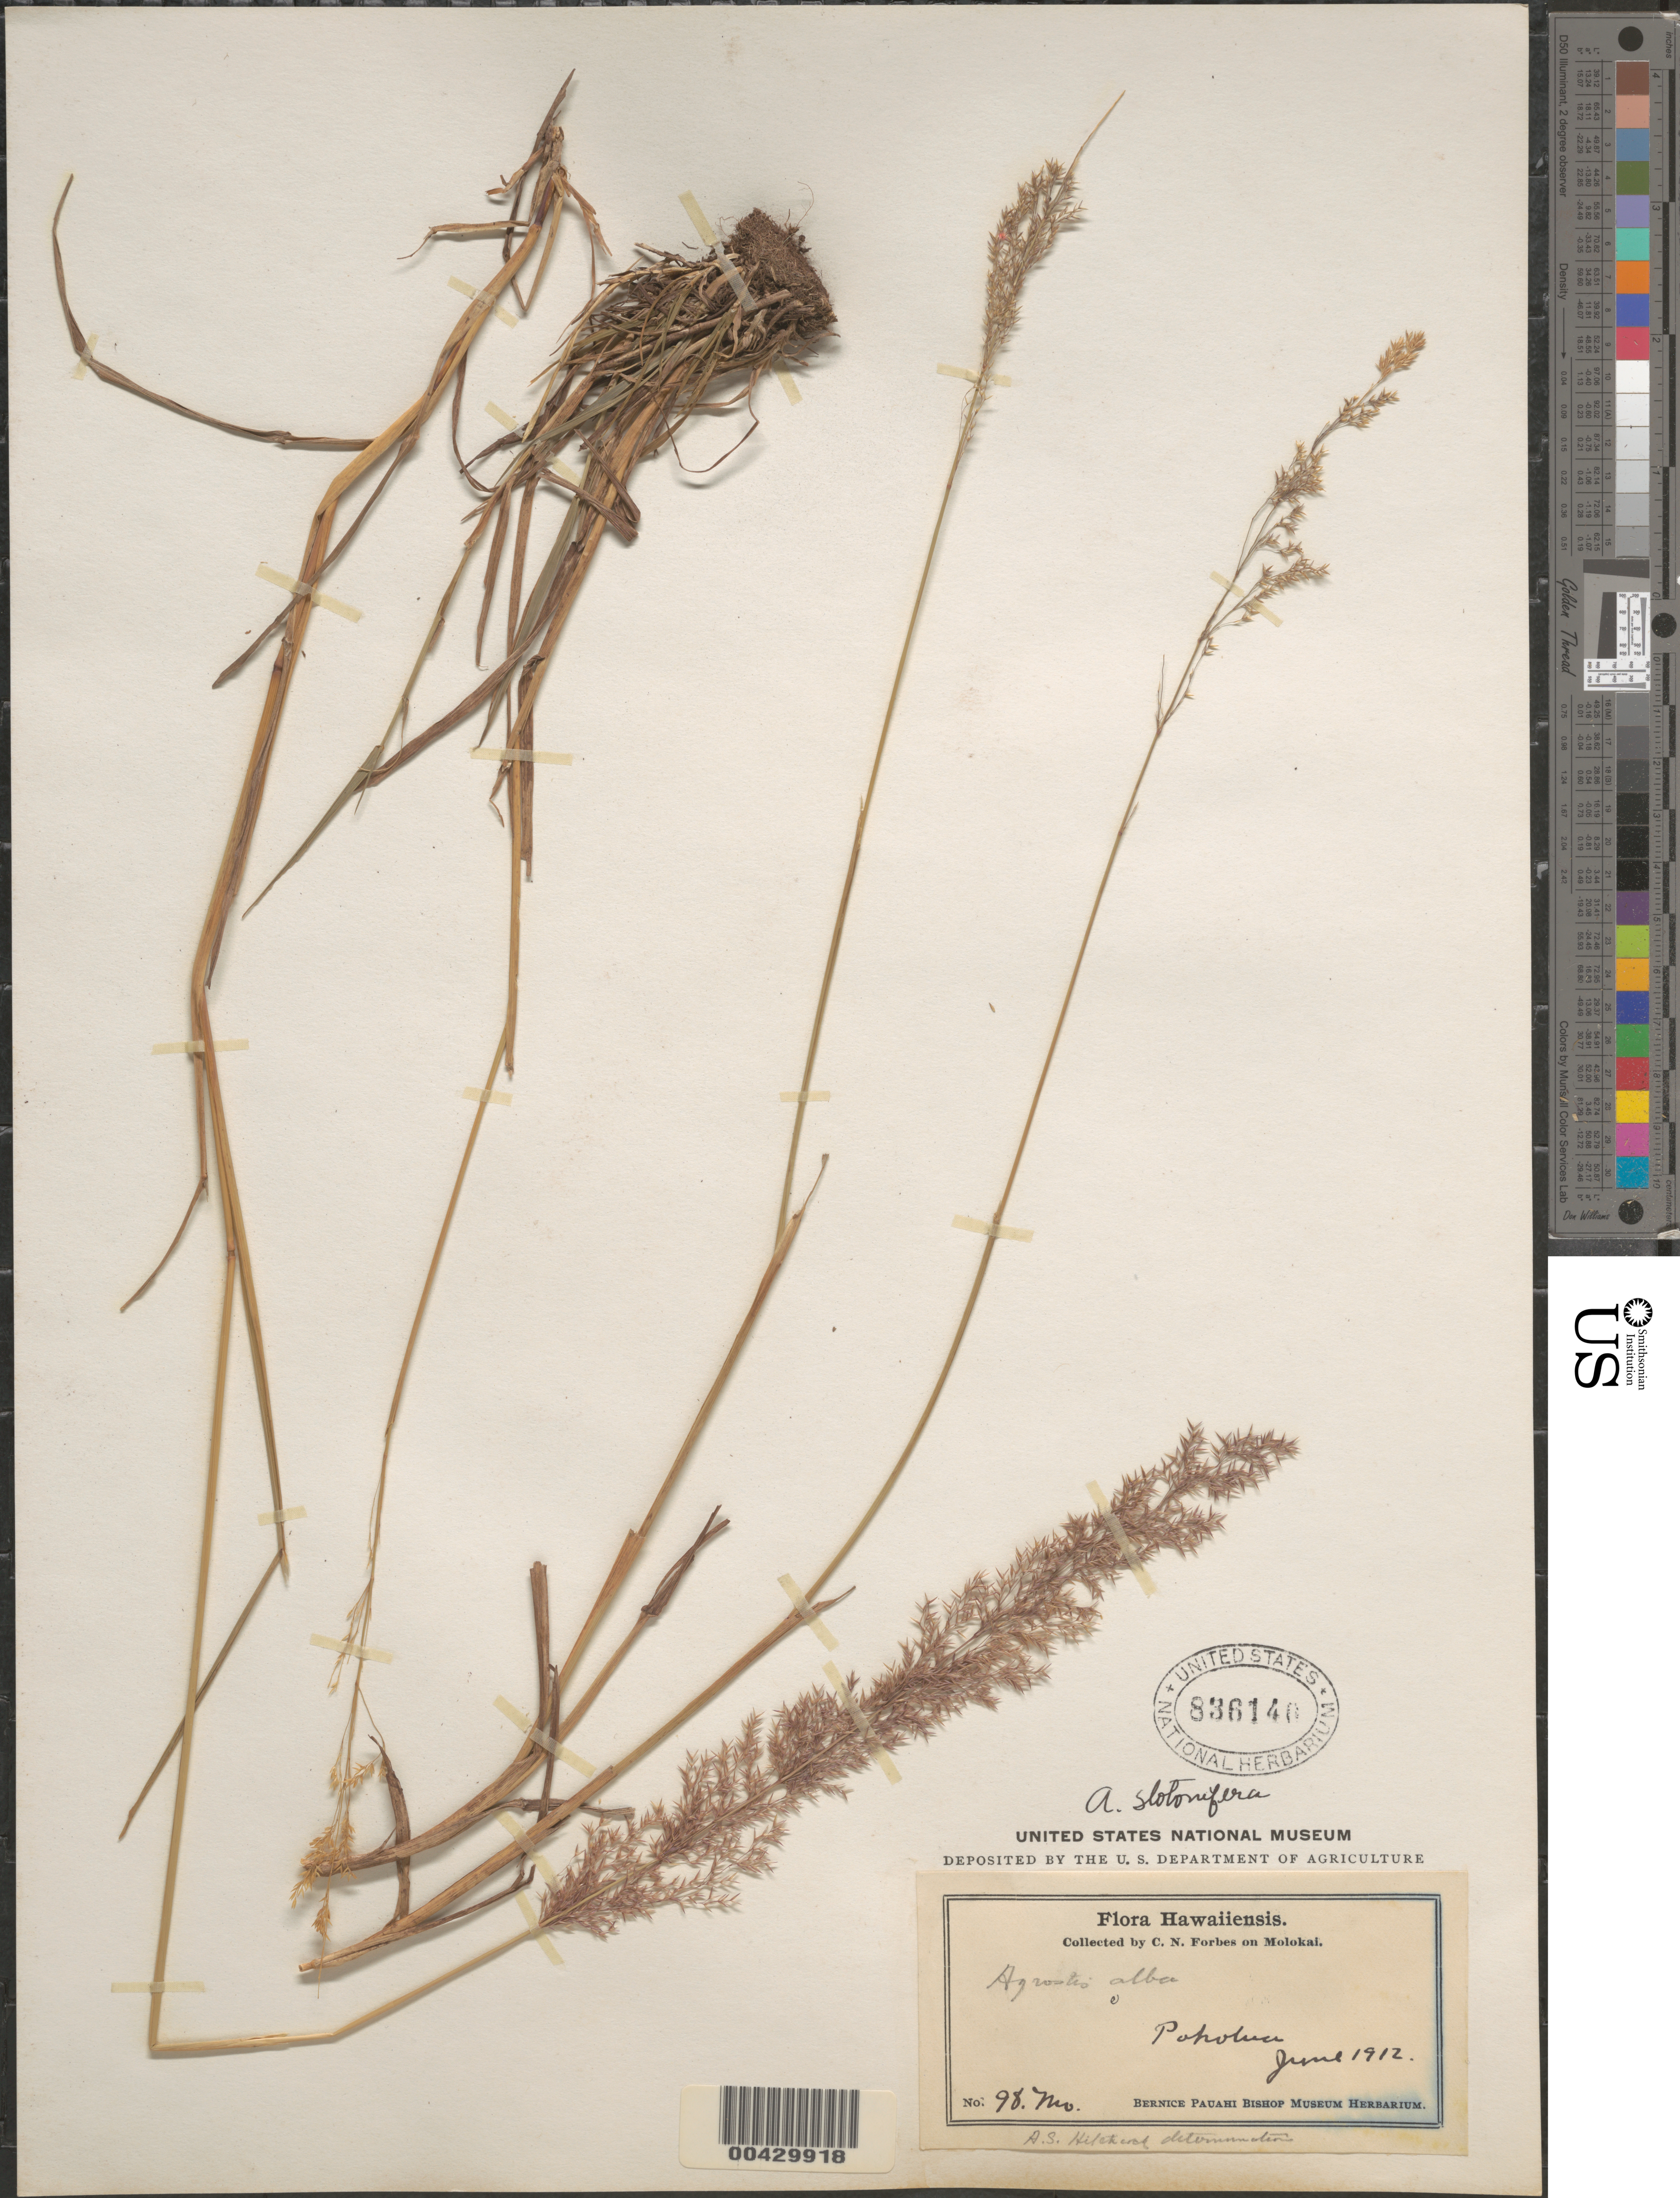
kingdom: Plantae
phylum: Tracheophyta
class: Liliopsida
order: Poales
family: Poaceae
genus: Agrostis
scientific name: Agrostis stolonifera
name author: L.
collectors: C. N. Forbes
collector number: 98.Mo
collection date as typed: Jun 1912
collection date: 1912-06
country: United States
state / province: Hawaii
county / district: Maui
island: Moloka'i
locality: Poholuu [or Poholua]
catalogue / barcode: US 836146